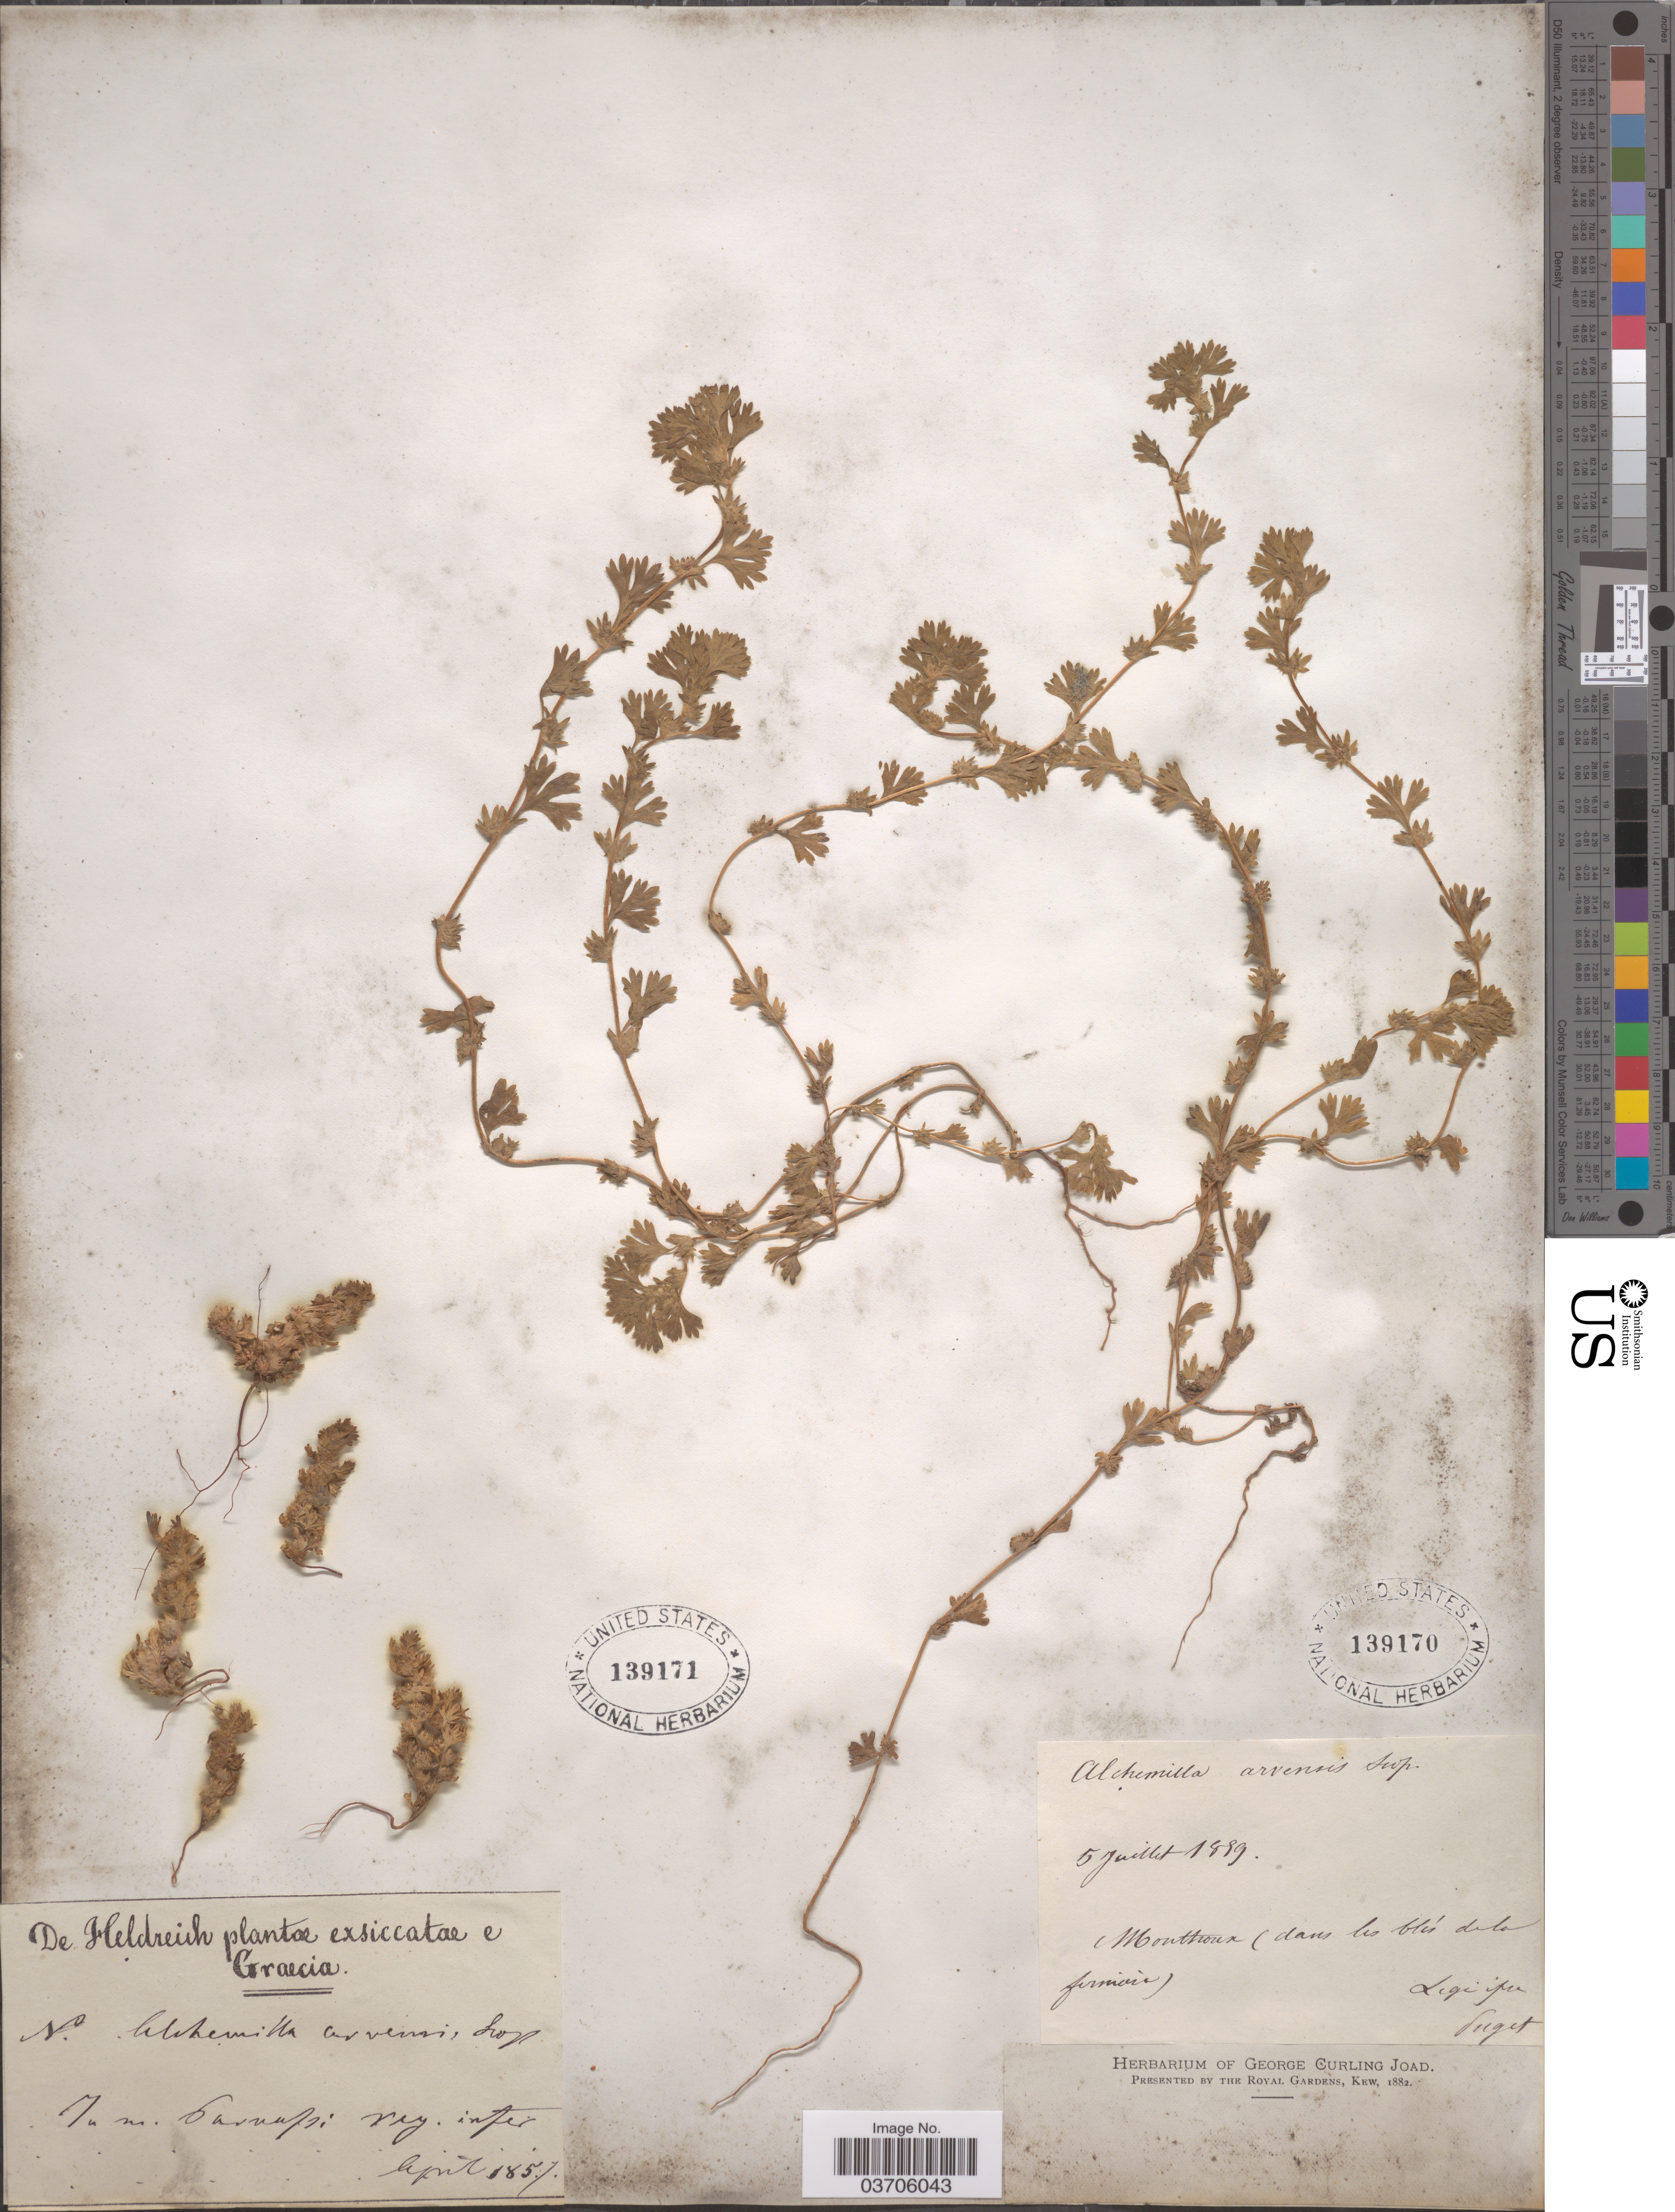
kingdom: Plantae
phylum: Tracheophyta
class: Magnoliopsida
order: Rosales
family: Rosaceae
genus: Aphanes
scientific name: Aphanes arvensis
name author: L.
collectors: -. Puget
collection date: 1889-07-05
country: France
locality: Monthoux (dans les blís de la firniors). [Mouthoun? interpreted]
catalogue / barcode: US 139170-2